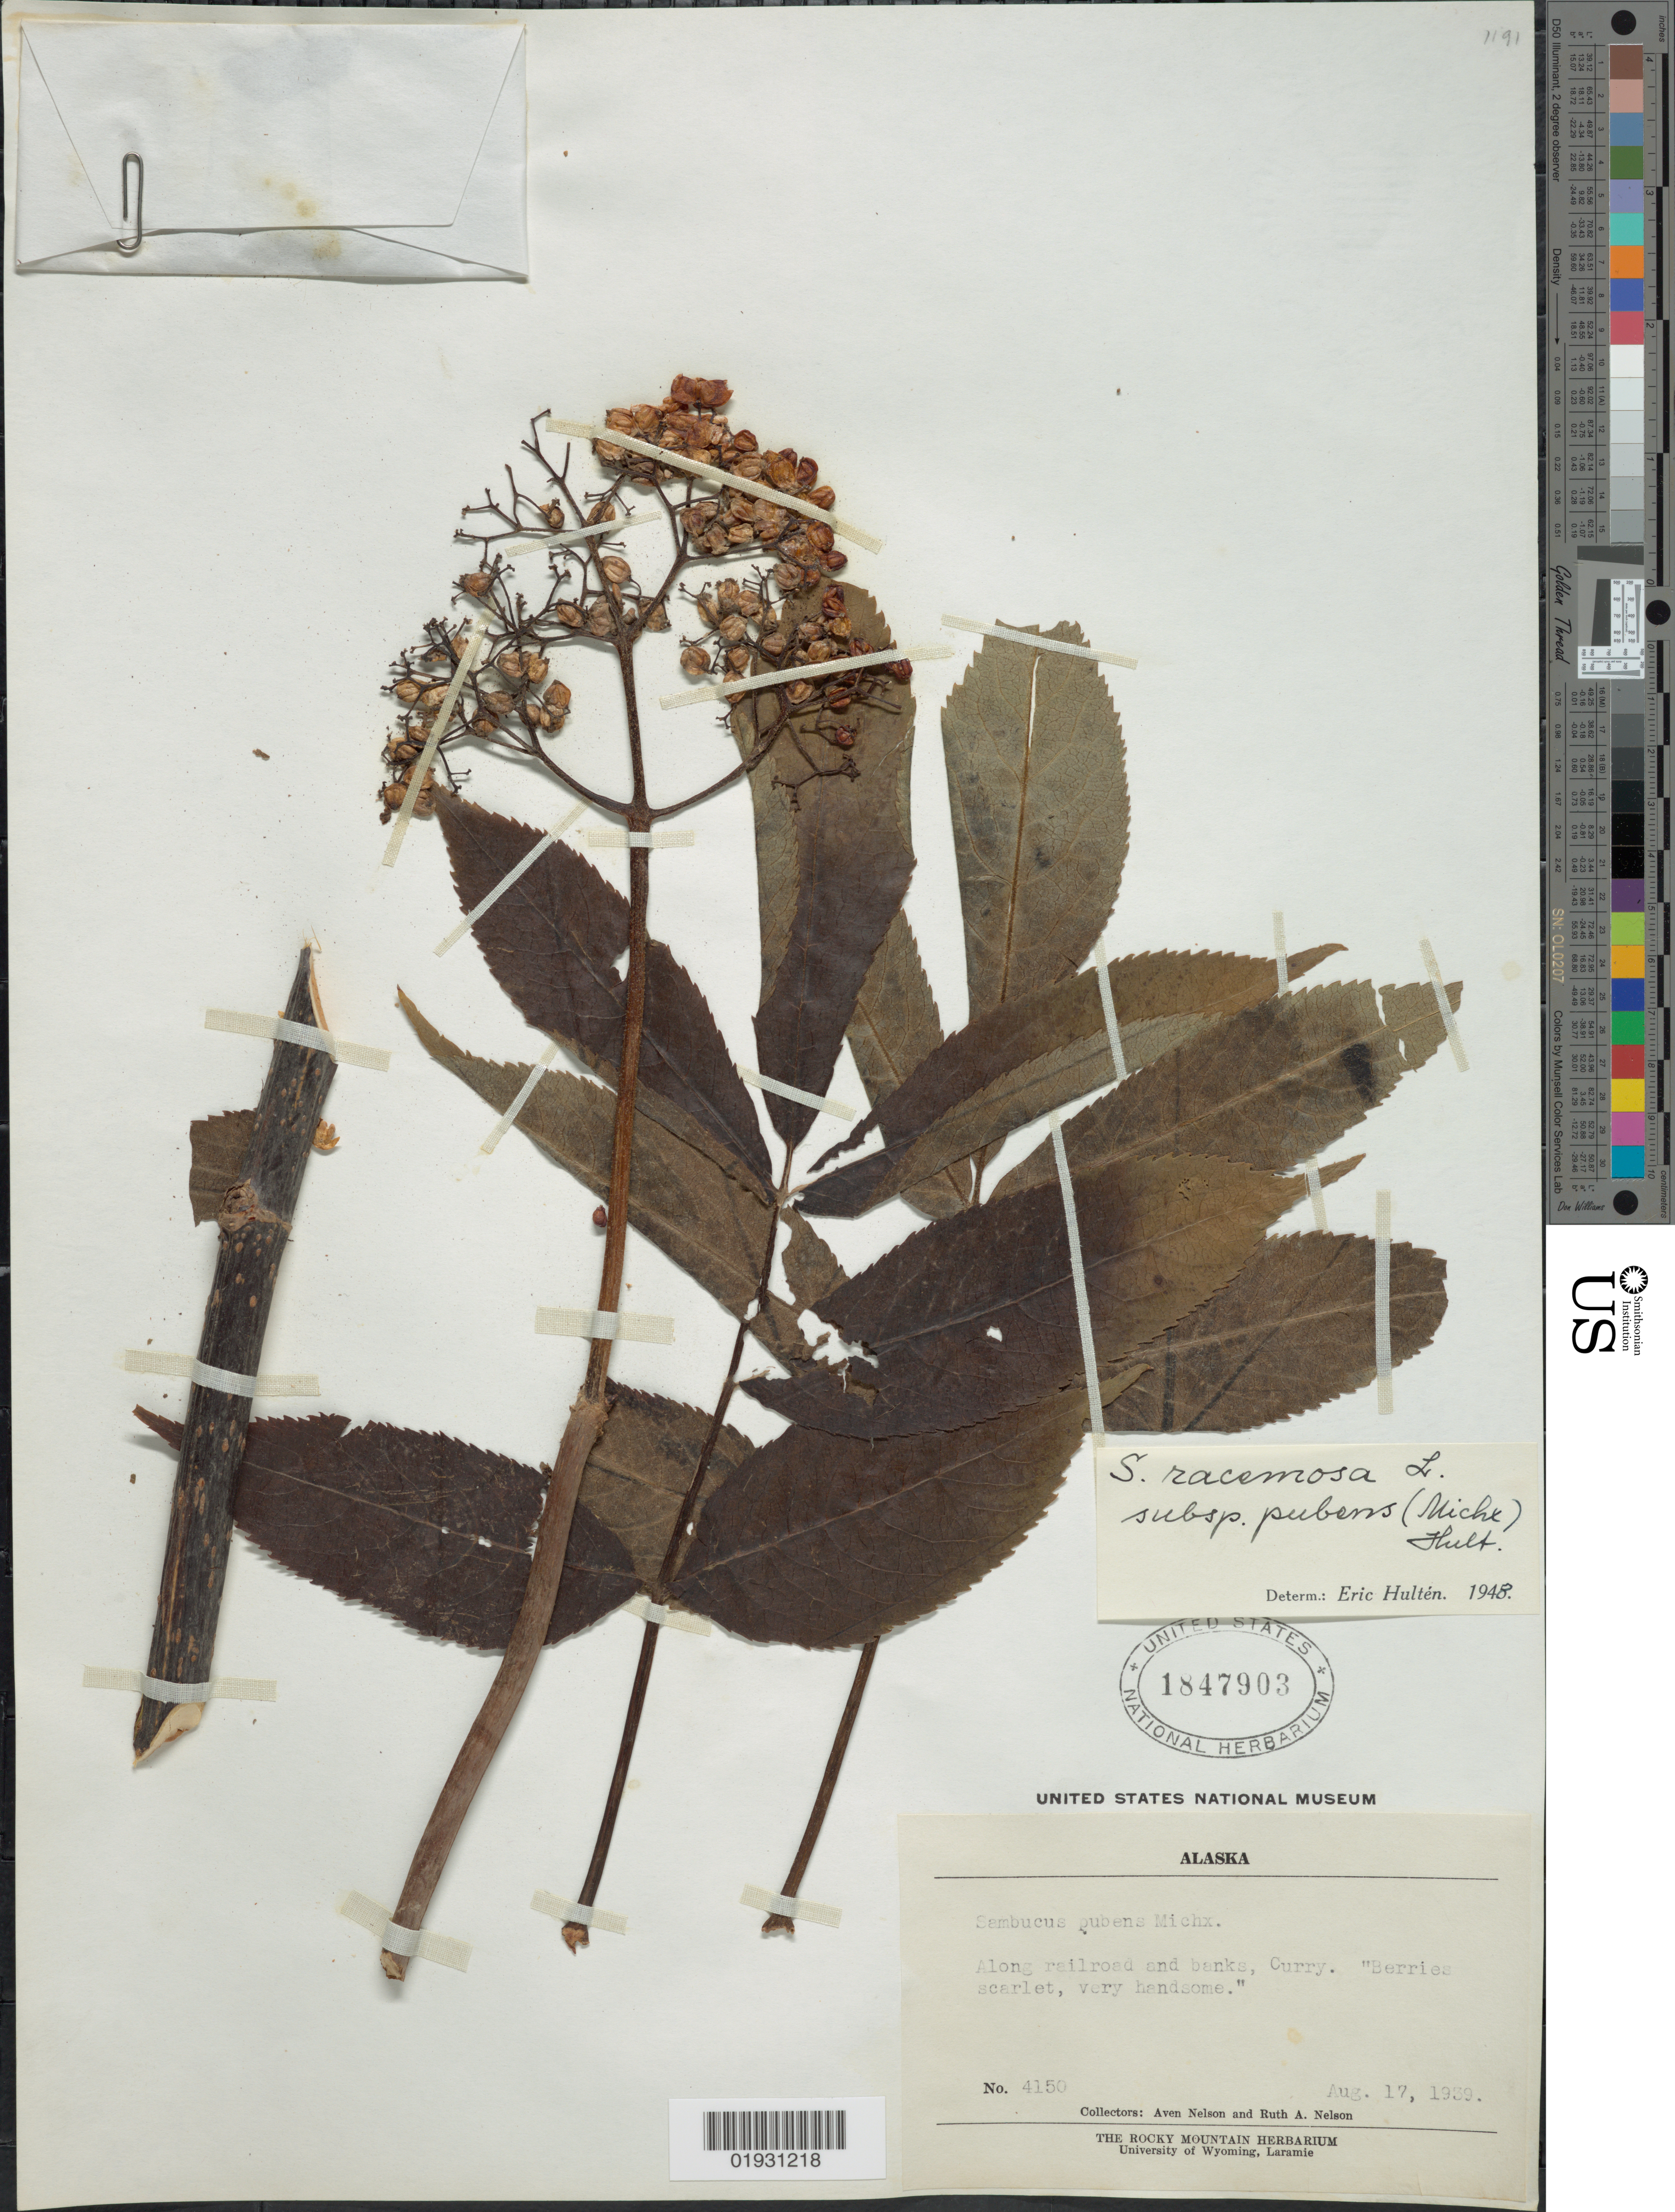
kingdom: Plantae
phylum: Tracheophyta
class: Magnoliopsida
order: Dipsacales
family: Viburnaceae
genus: Sambucus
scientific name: Sambucus pubens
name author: Michx.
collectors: A. Nelson & R. A. Nelson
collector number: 4150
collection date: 1939-08-17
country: United States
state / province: Alaska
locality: Along railroad and banks, Curry.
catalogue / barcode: US 1847903